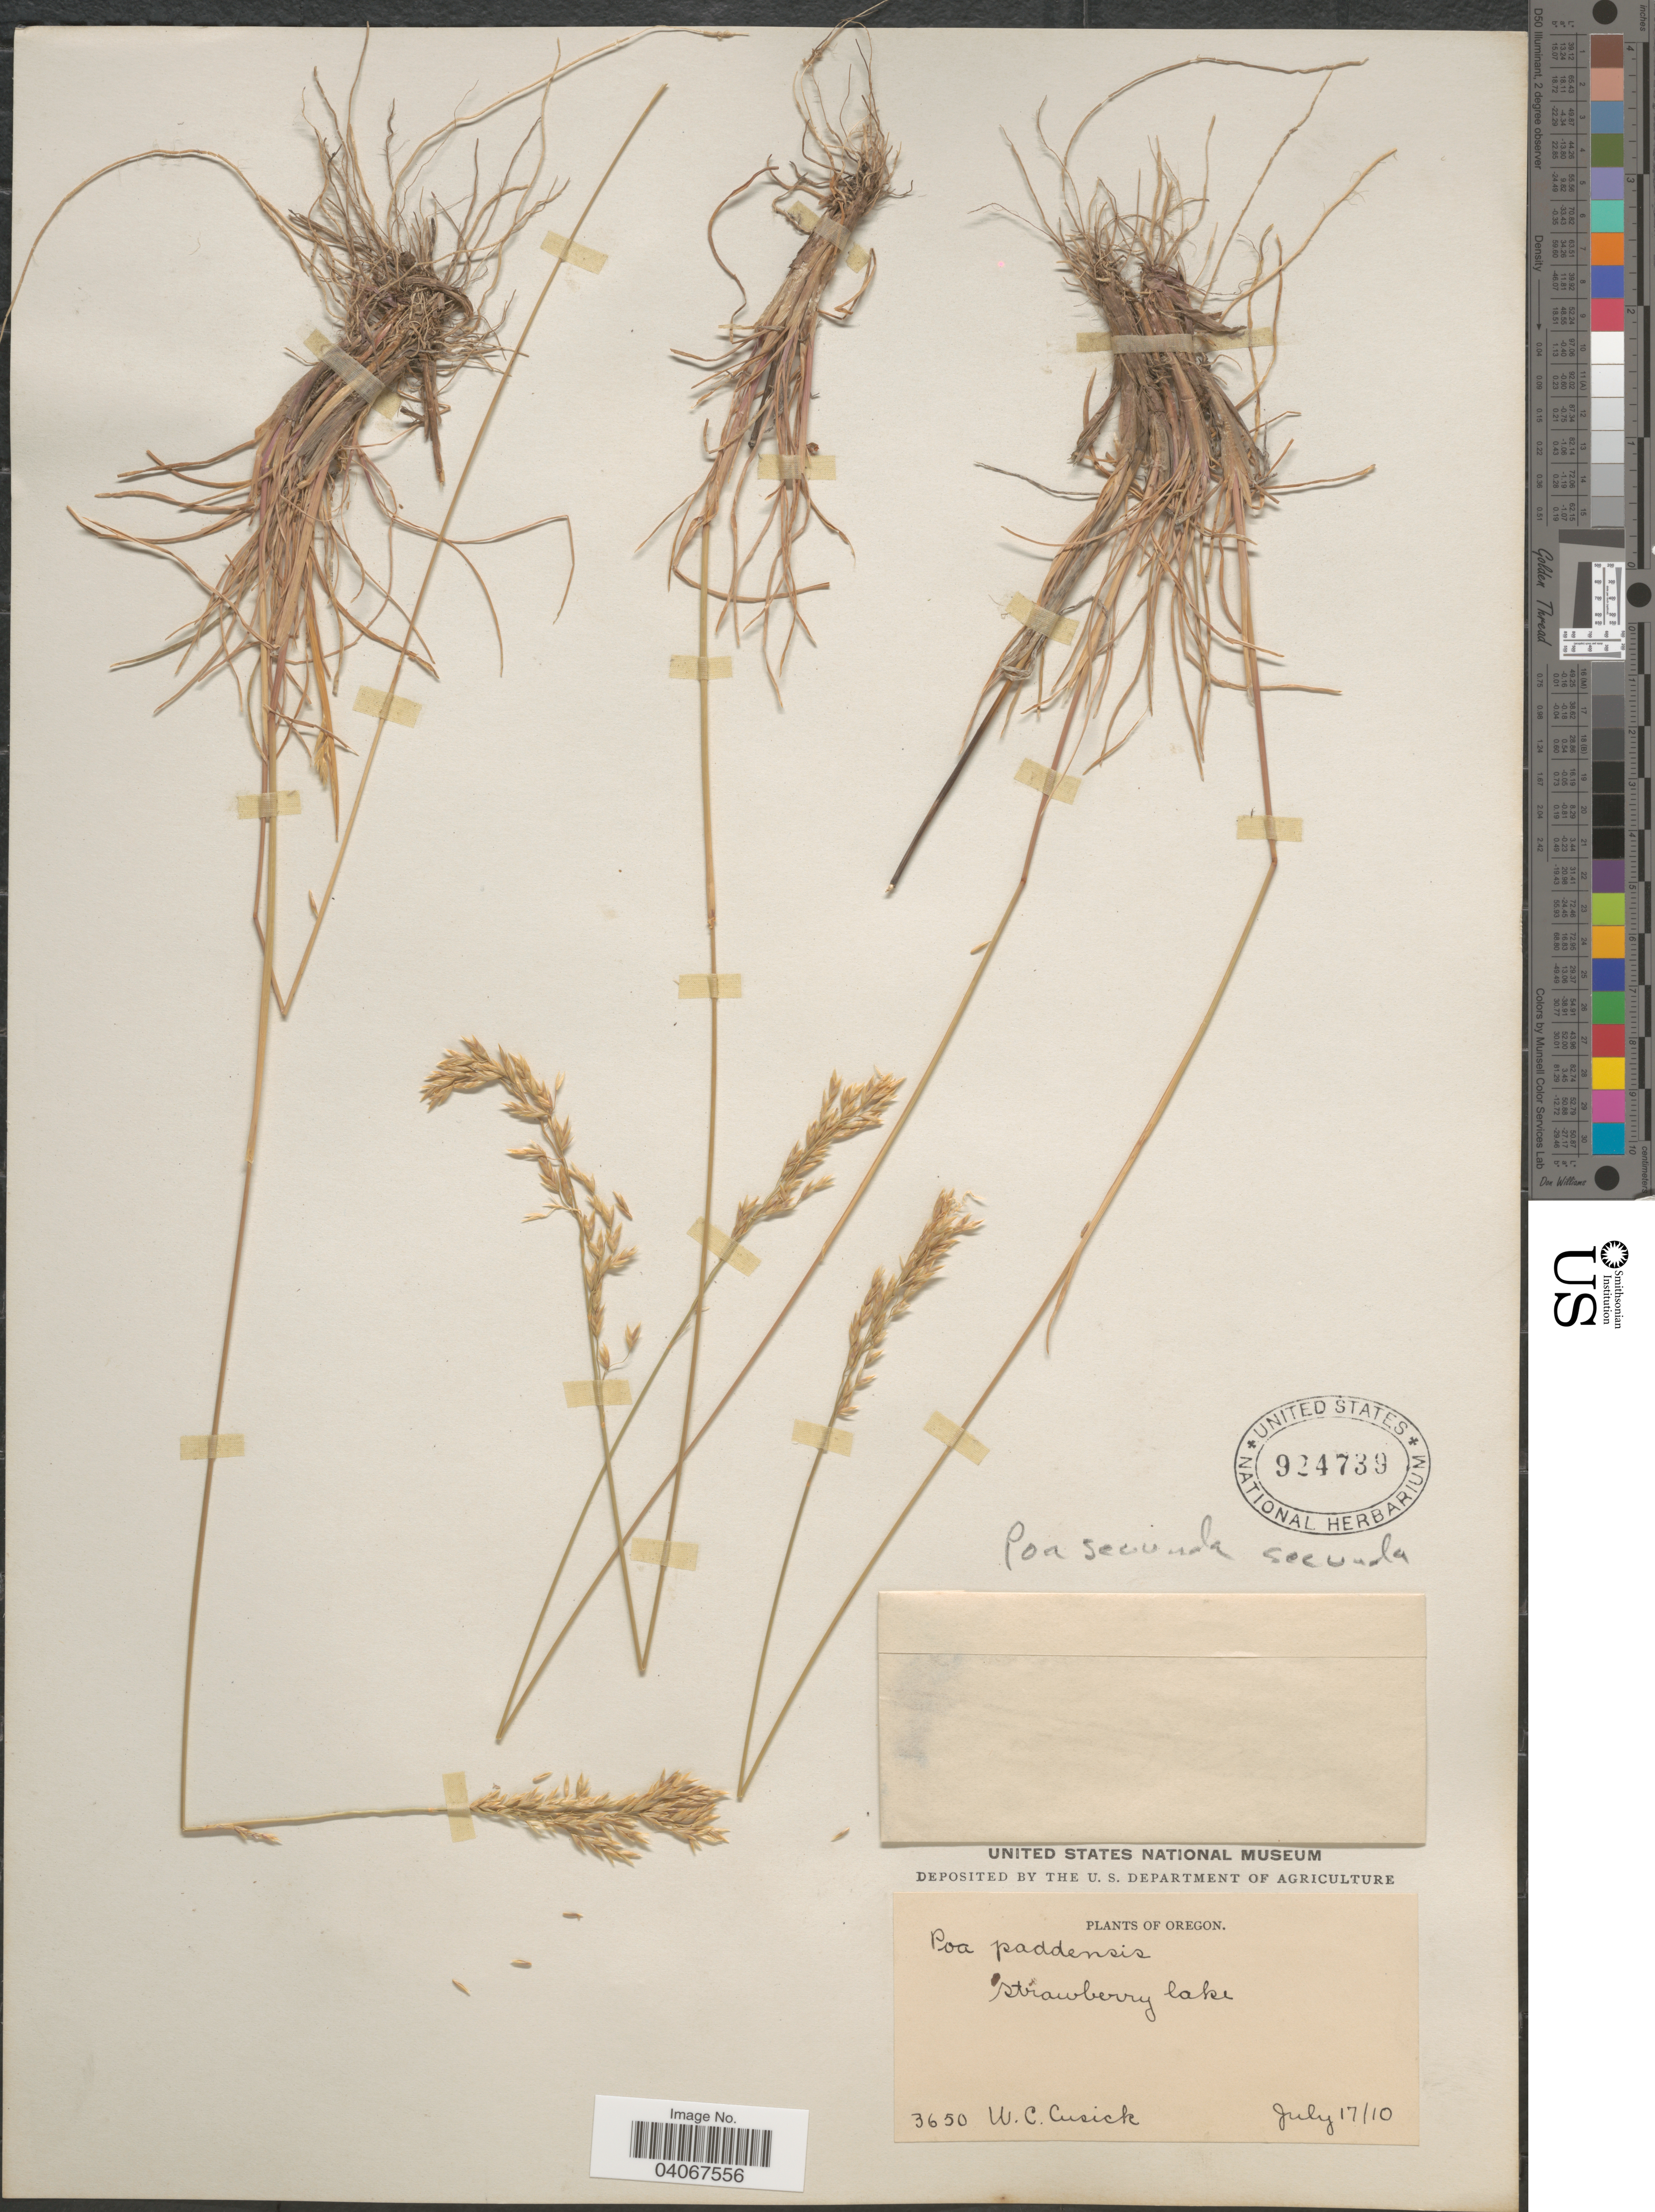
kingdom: Plantae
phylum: Tracheophyta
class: Liliopsida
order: Poales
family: Poaceae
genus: Poa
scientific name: Poa secunda subsp. secunda var. secunda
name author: J. Presl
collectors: W. C. Cusick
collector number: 3650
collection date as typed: Transcribed d/m/y: 17/7/10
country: United States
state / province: Oregon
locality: Strawberry lake.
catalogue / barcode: US 924739